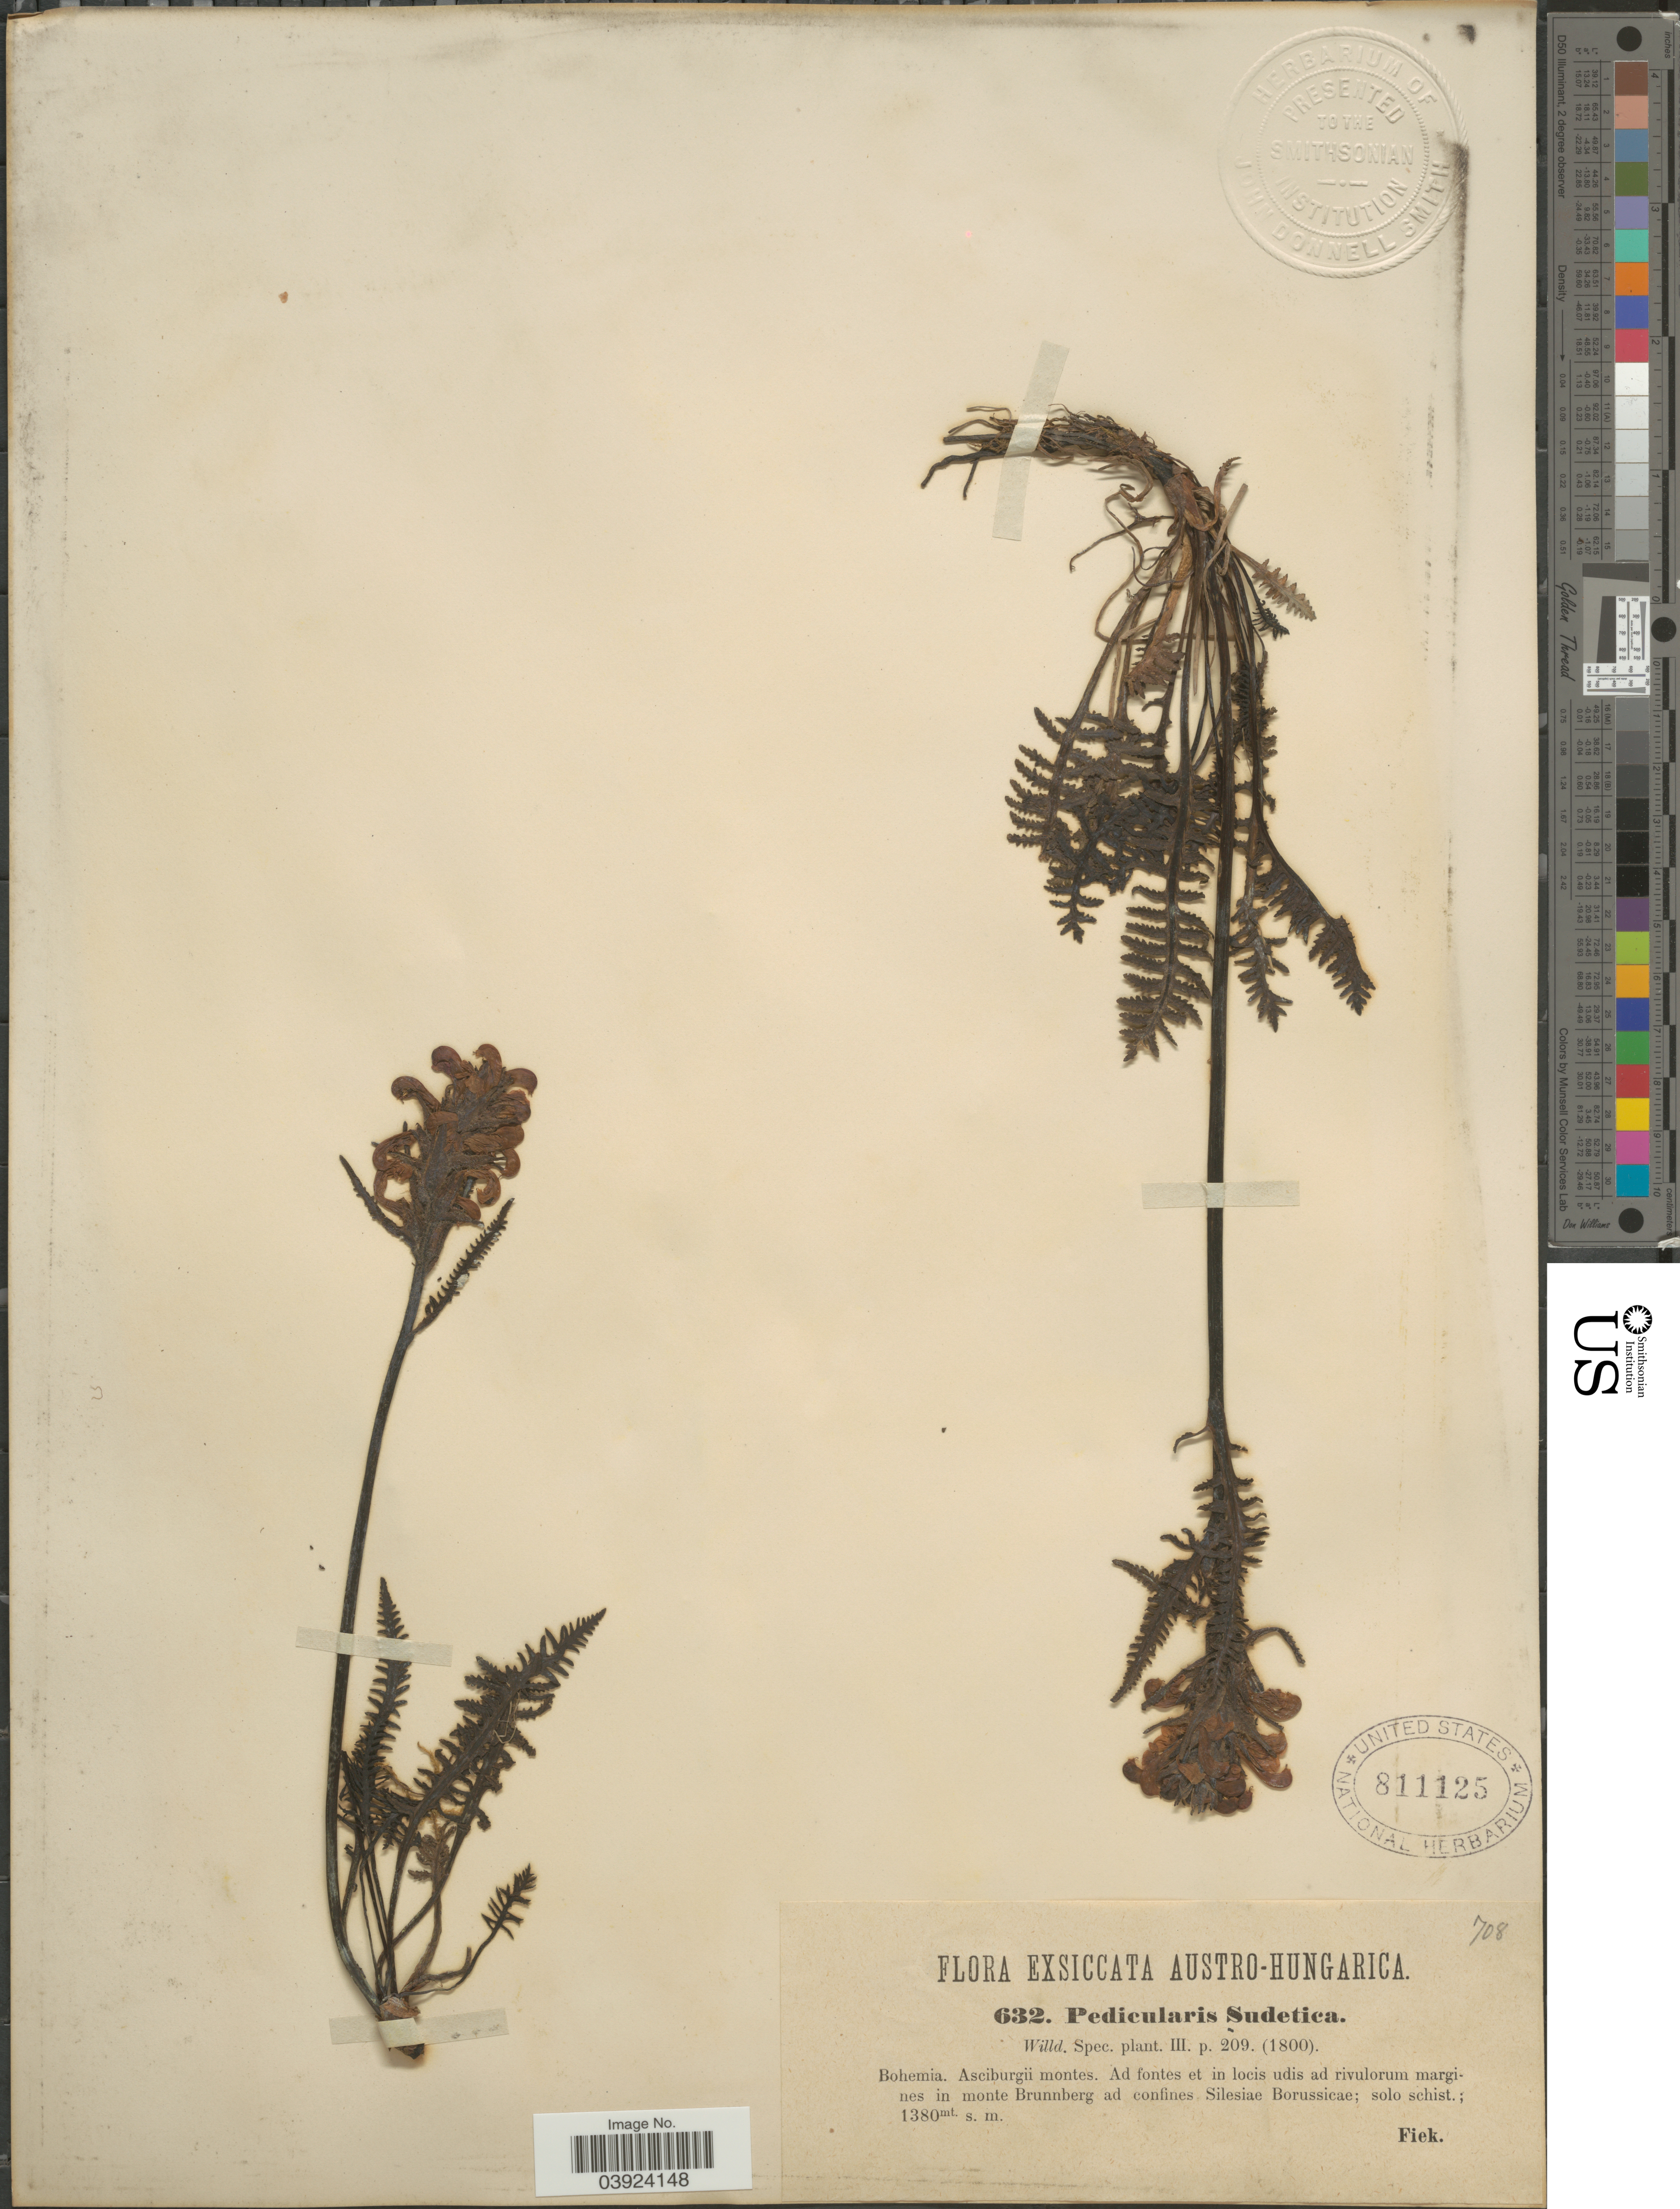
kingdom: Plantae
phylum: Tracheophyta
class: Magnoliopsida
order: Lamiales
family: Orobanchaceae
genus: Pedicularis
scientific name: Pedicularis sudetica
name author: Willd.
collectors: Fiek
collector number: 632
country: Czechia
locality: Austro-Hungarica. Bohemia. Asciburgii montes. Ad fontes et in locis udis ad rivulorum margines in monte Brunnberg ad confines Silesiae Borussicae.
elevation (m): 1380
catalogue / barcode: US 811125